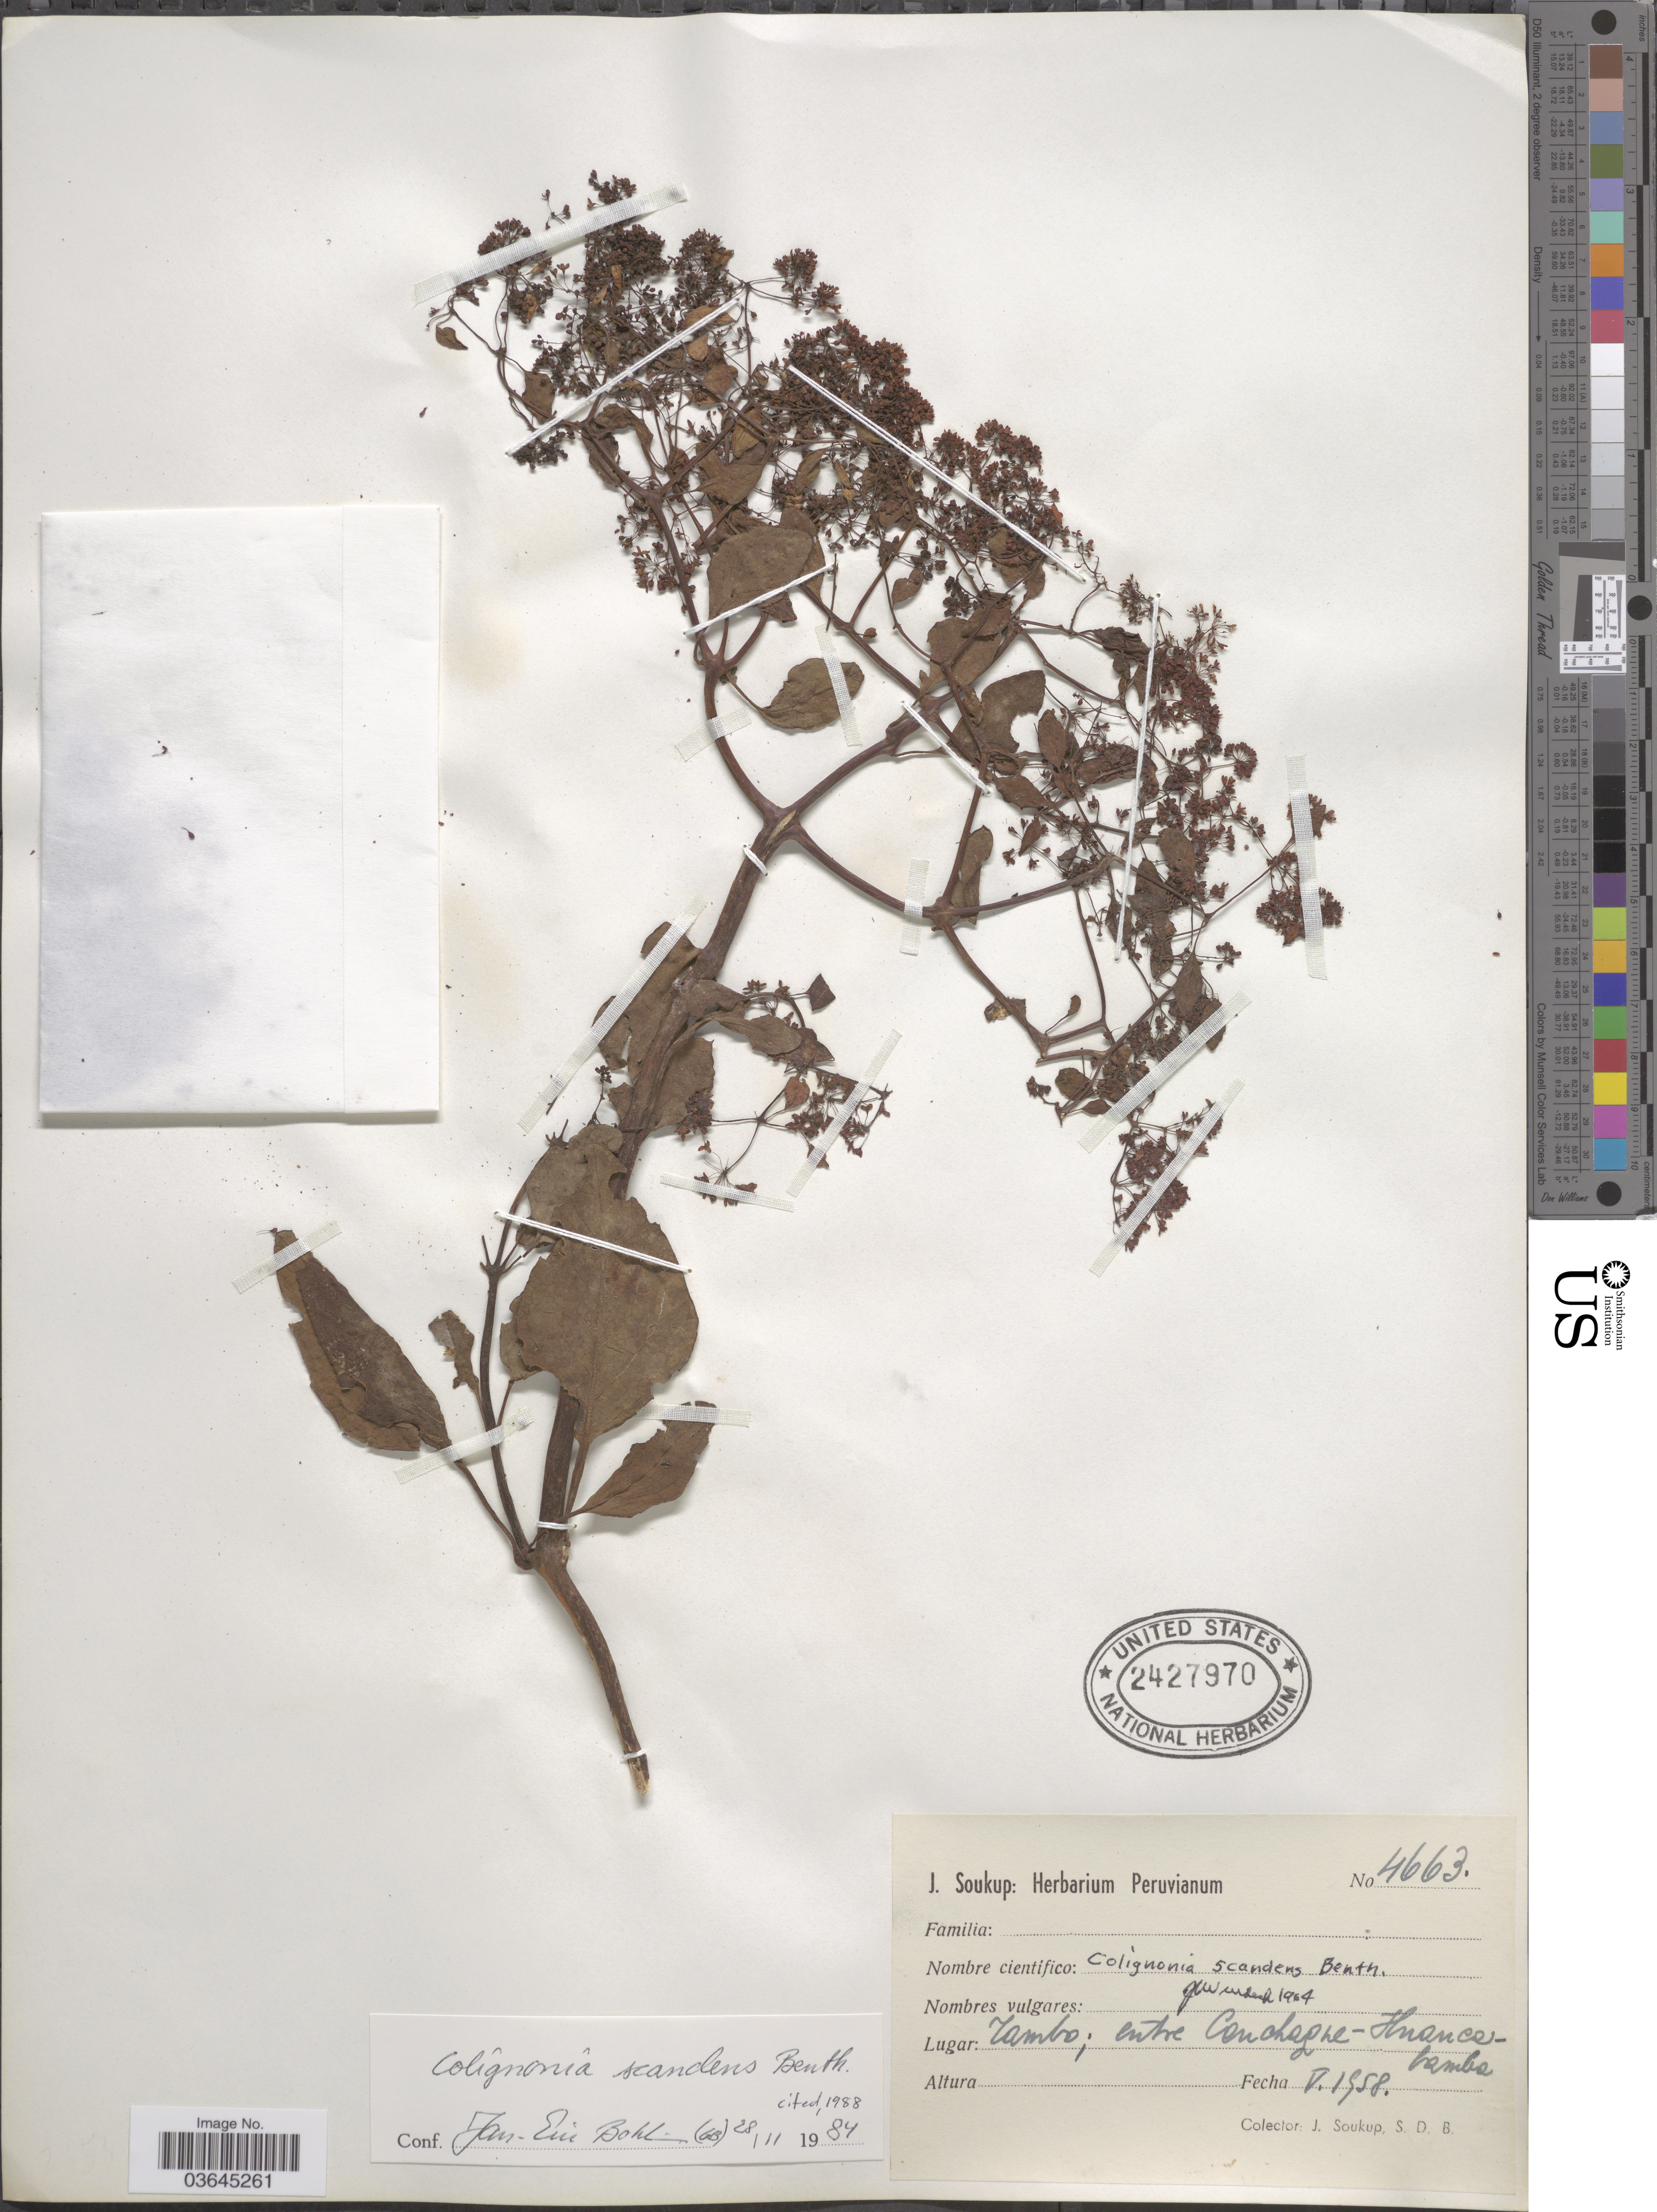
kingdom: Plantae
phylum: Tracheophyta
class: Magnoliopsida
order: Caryophyllales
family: Nyctaginaceae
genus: Colignonia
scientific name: Colignonia scandens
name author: Benth.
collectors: J. Soukup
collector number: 4663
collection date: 1958-05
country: Peru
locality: Tambo, entre Canchaque - Huancabamba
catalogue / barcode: US 2427970